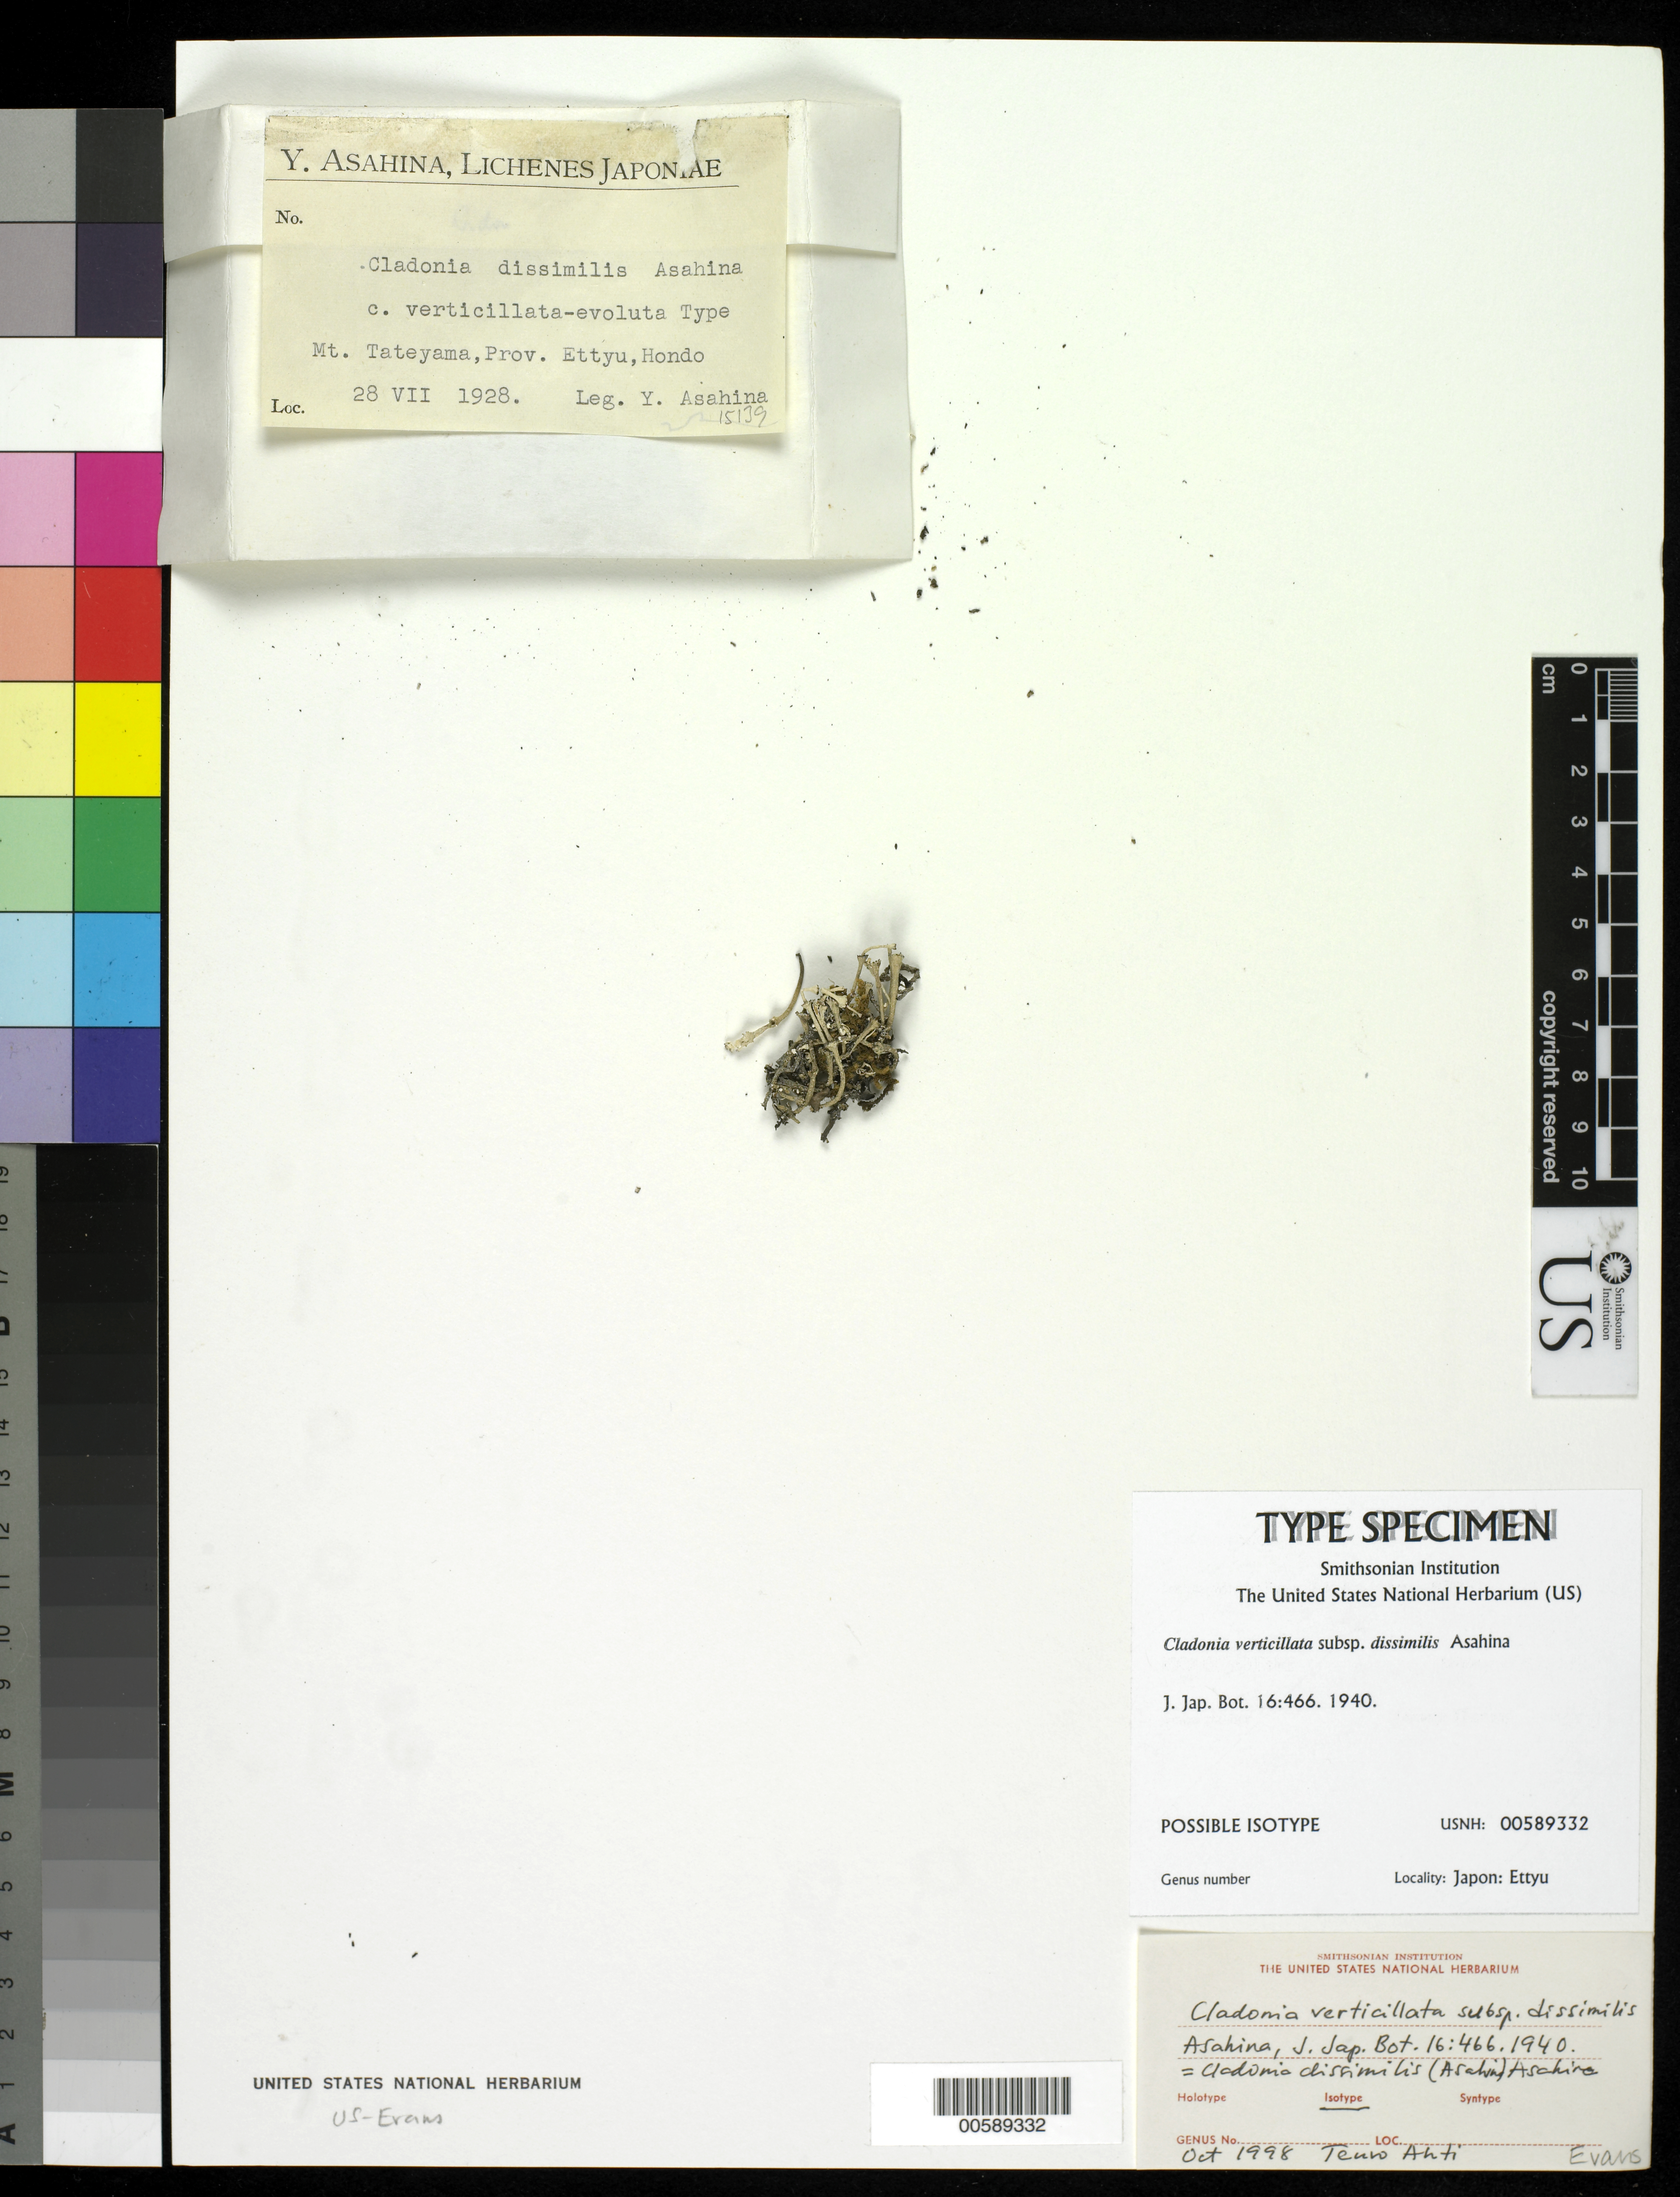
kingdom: Fungi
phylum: Ascomycota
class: Lecanoromycetes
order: Lecanorales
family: Cladoniaceae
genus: Cladonia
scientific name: Cladonia verticillata subsp. dissimilis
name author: Asahina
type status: Possible Isotype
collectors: Y. Asahina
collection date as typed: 28 Jul 1928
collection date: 1928-07-28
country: Japan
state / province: Toyama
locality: Mt. Tateyama, Hondo.